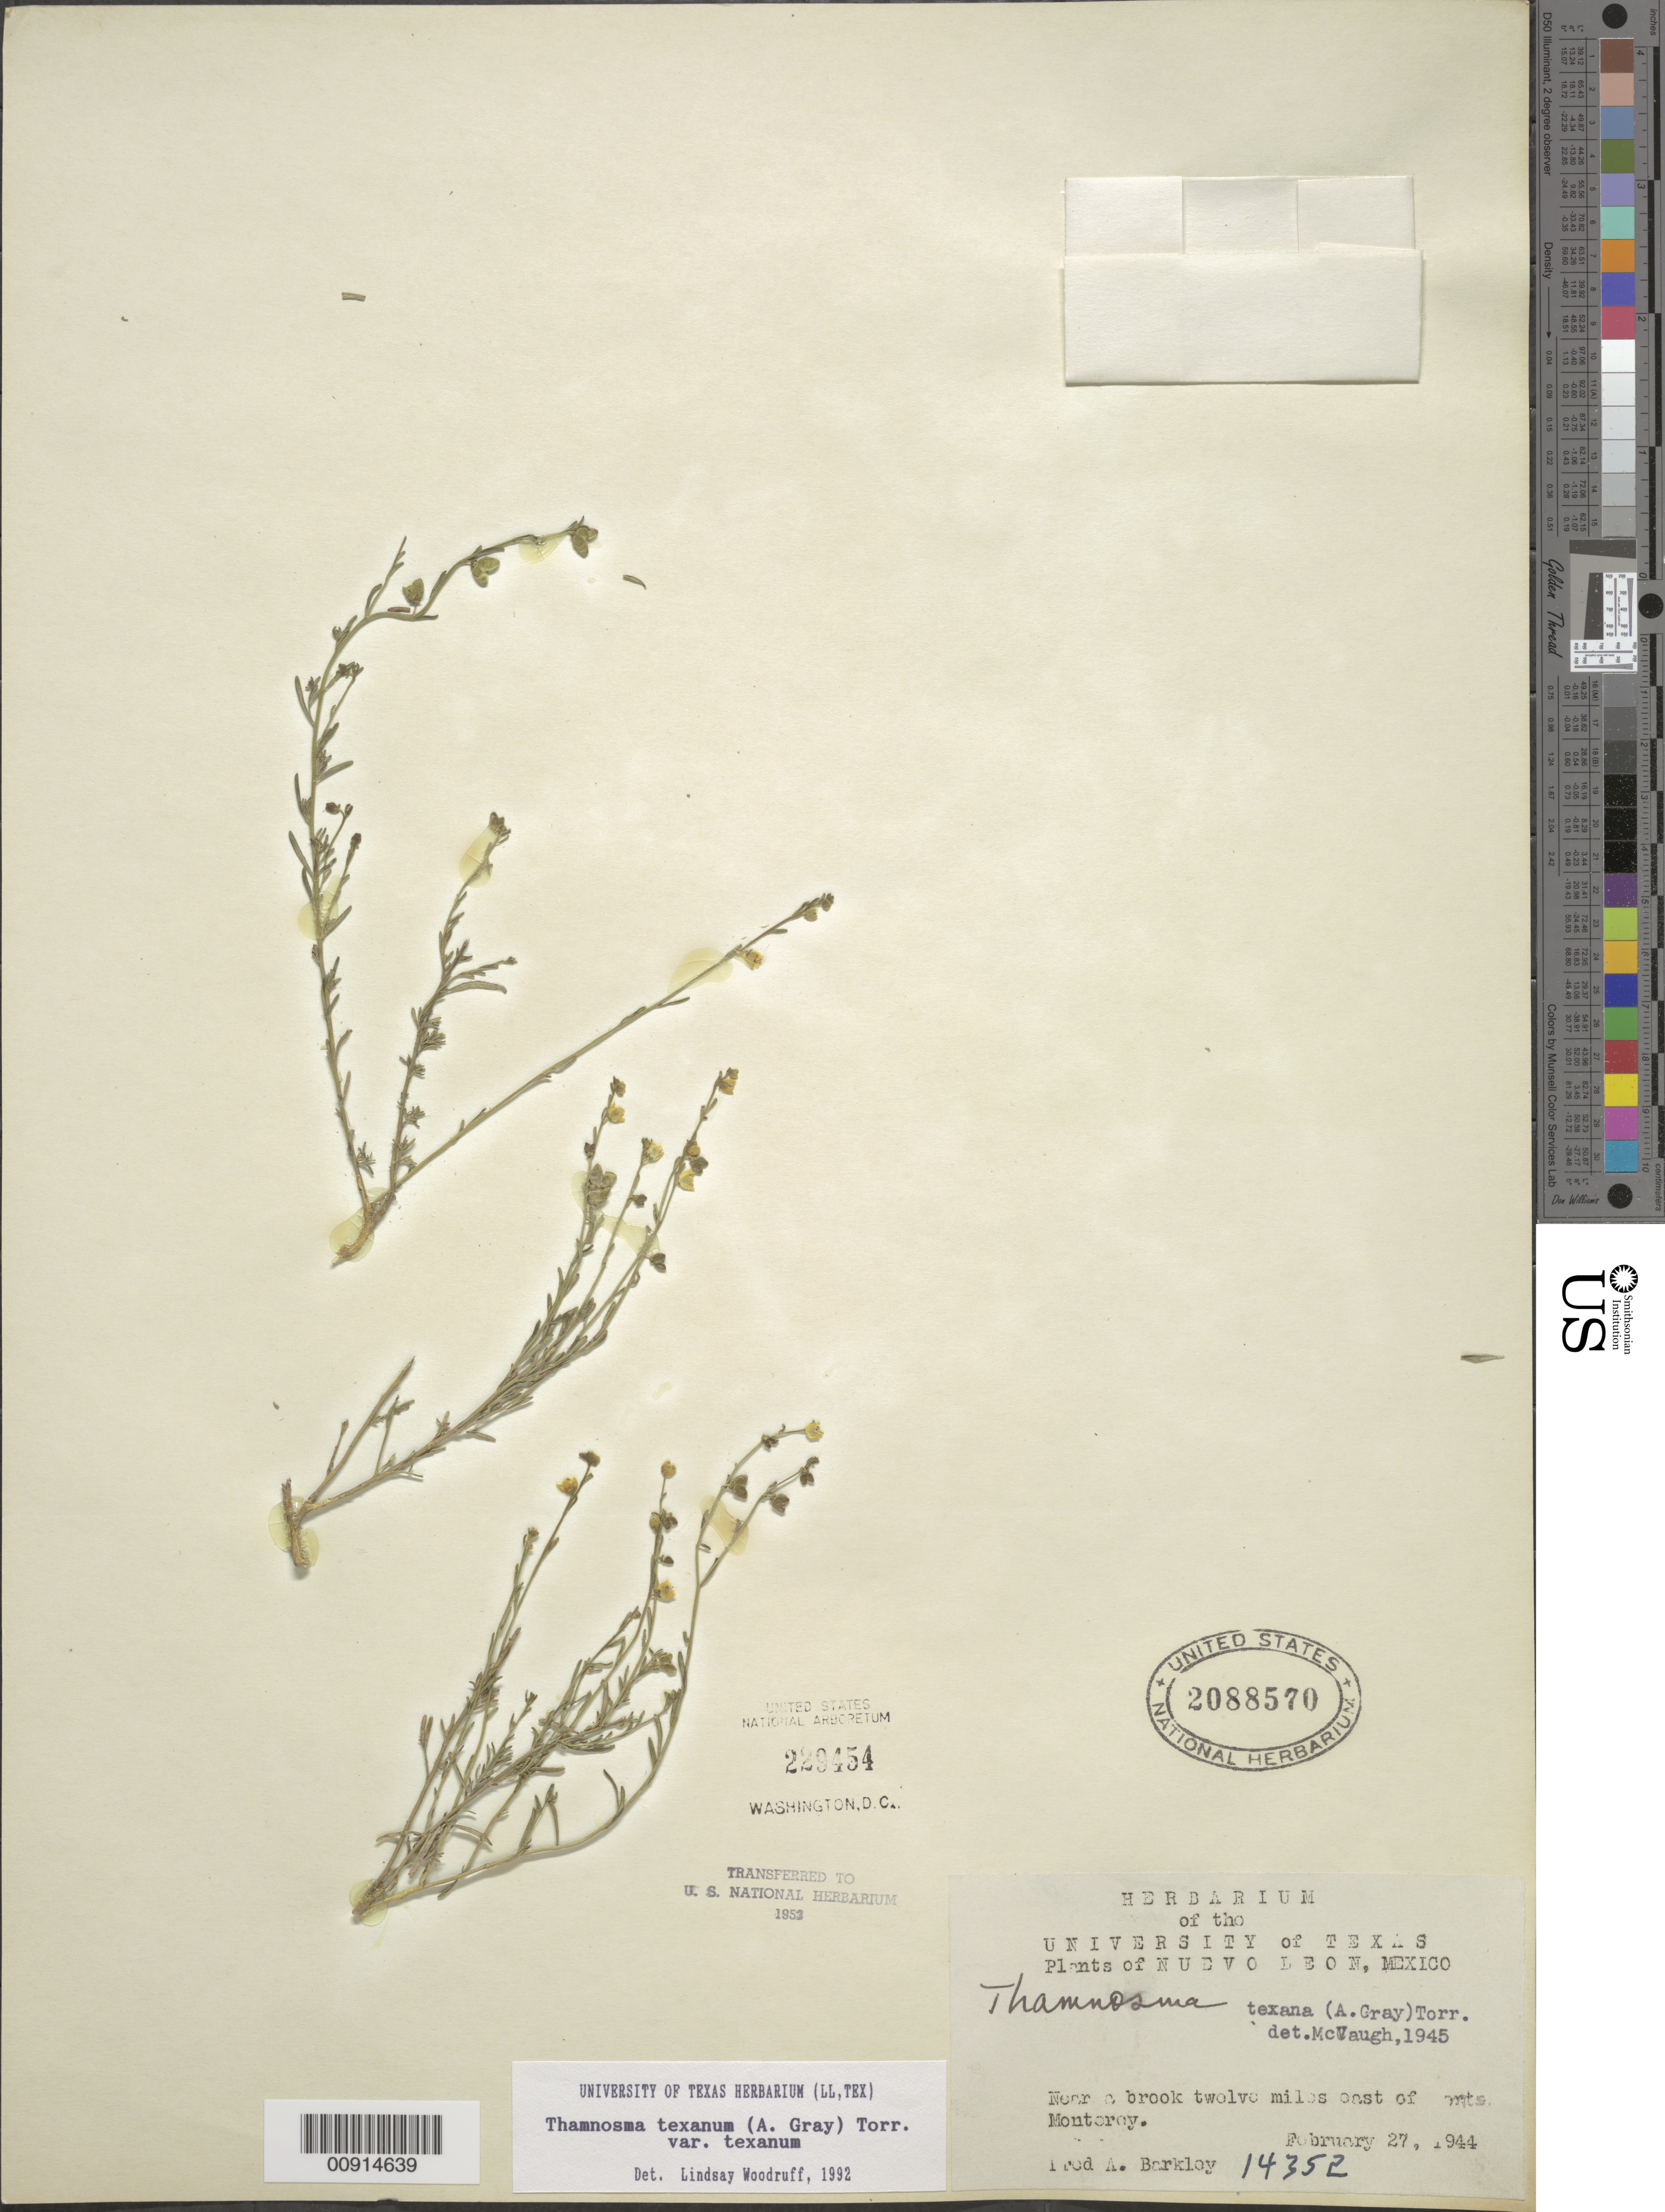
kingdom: Plantae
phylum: Tracheophyta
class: Magnoliopsida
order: Sapindales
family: Rutaceae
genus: Thamnosma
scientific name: Thamnosma texana var. texana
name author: (A. Gray) Torr.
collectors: F. A. Barkley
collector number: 14352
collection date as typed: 27 Feb 1944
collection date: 1944-02-27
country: Mexico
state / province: Nuevo León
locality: Twelve miles east of Mts. Monterrey, Nuevo León.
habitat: Near a brook.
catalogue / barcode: US 2088570